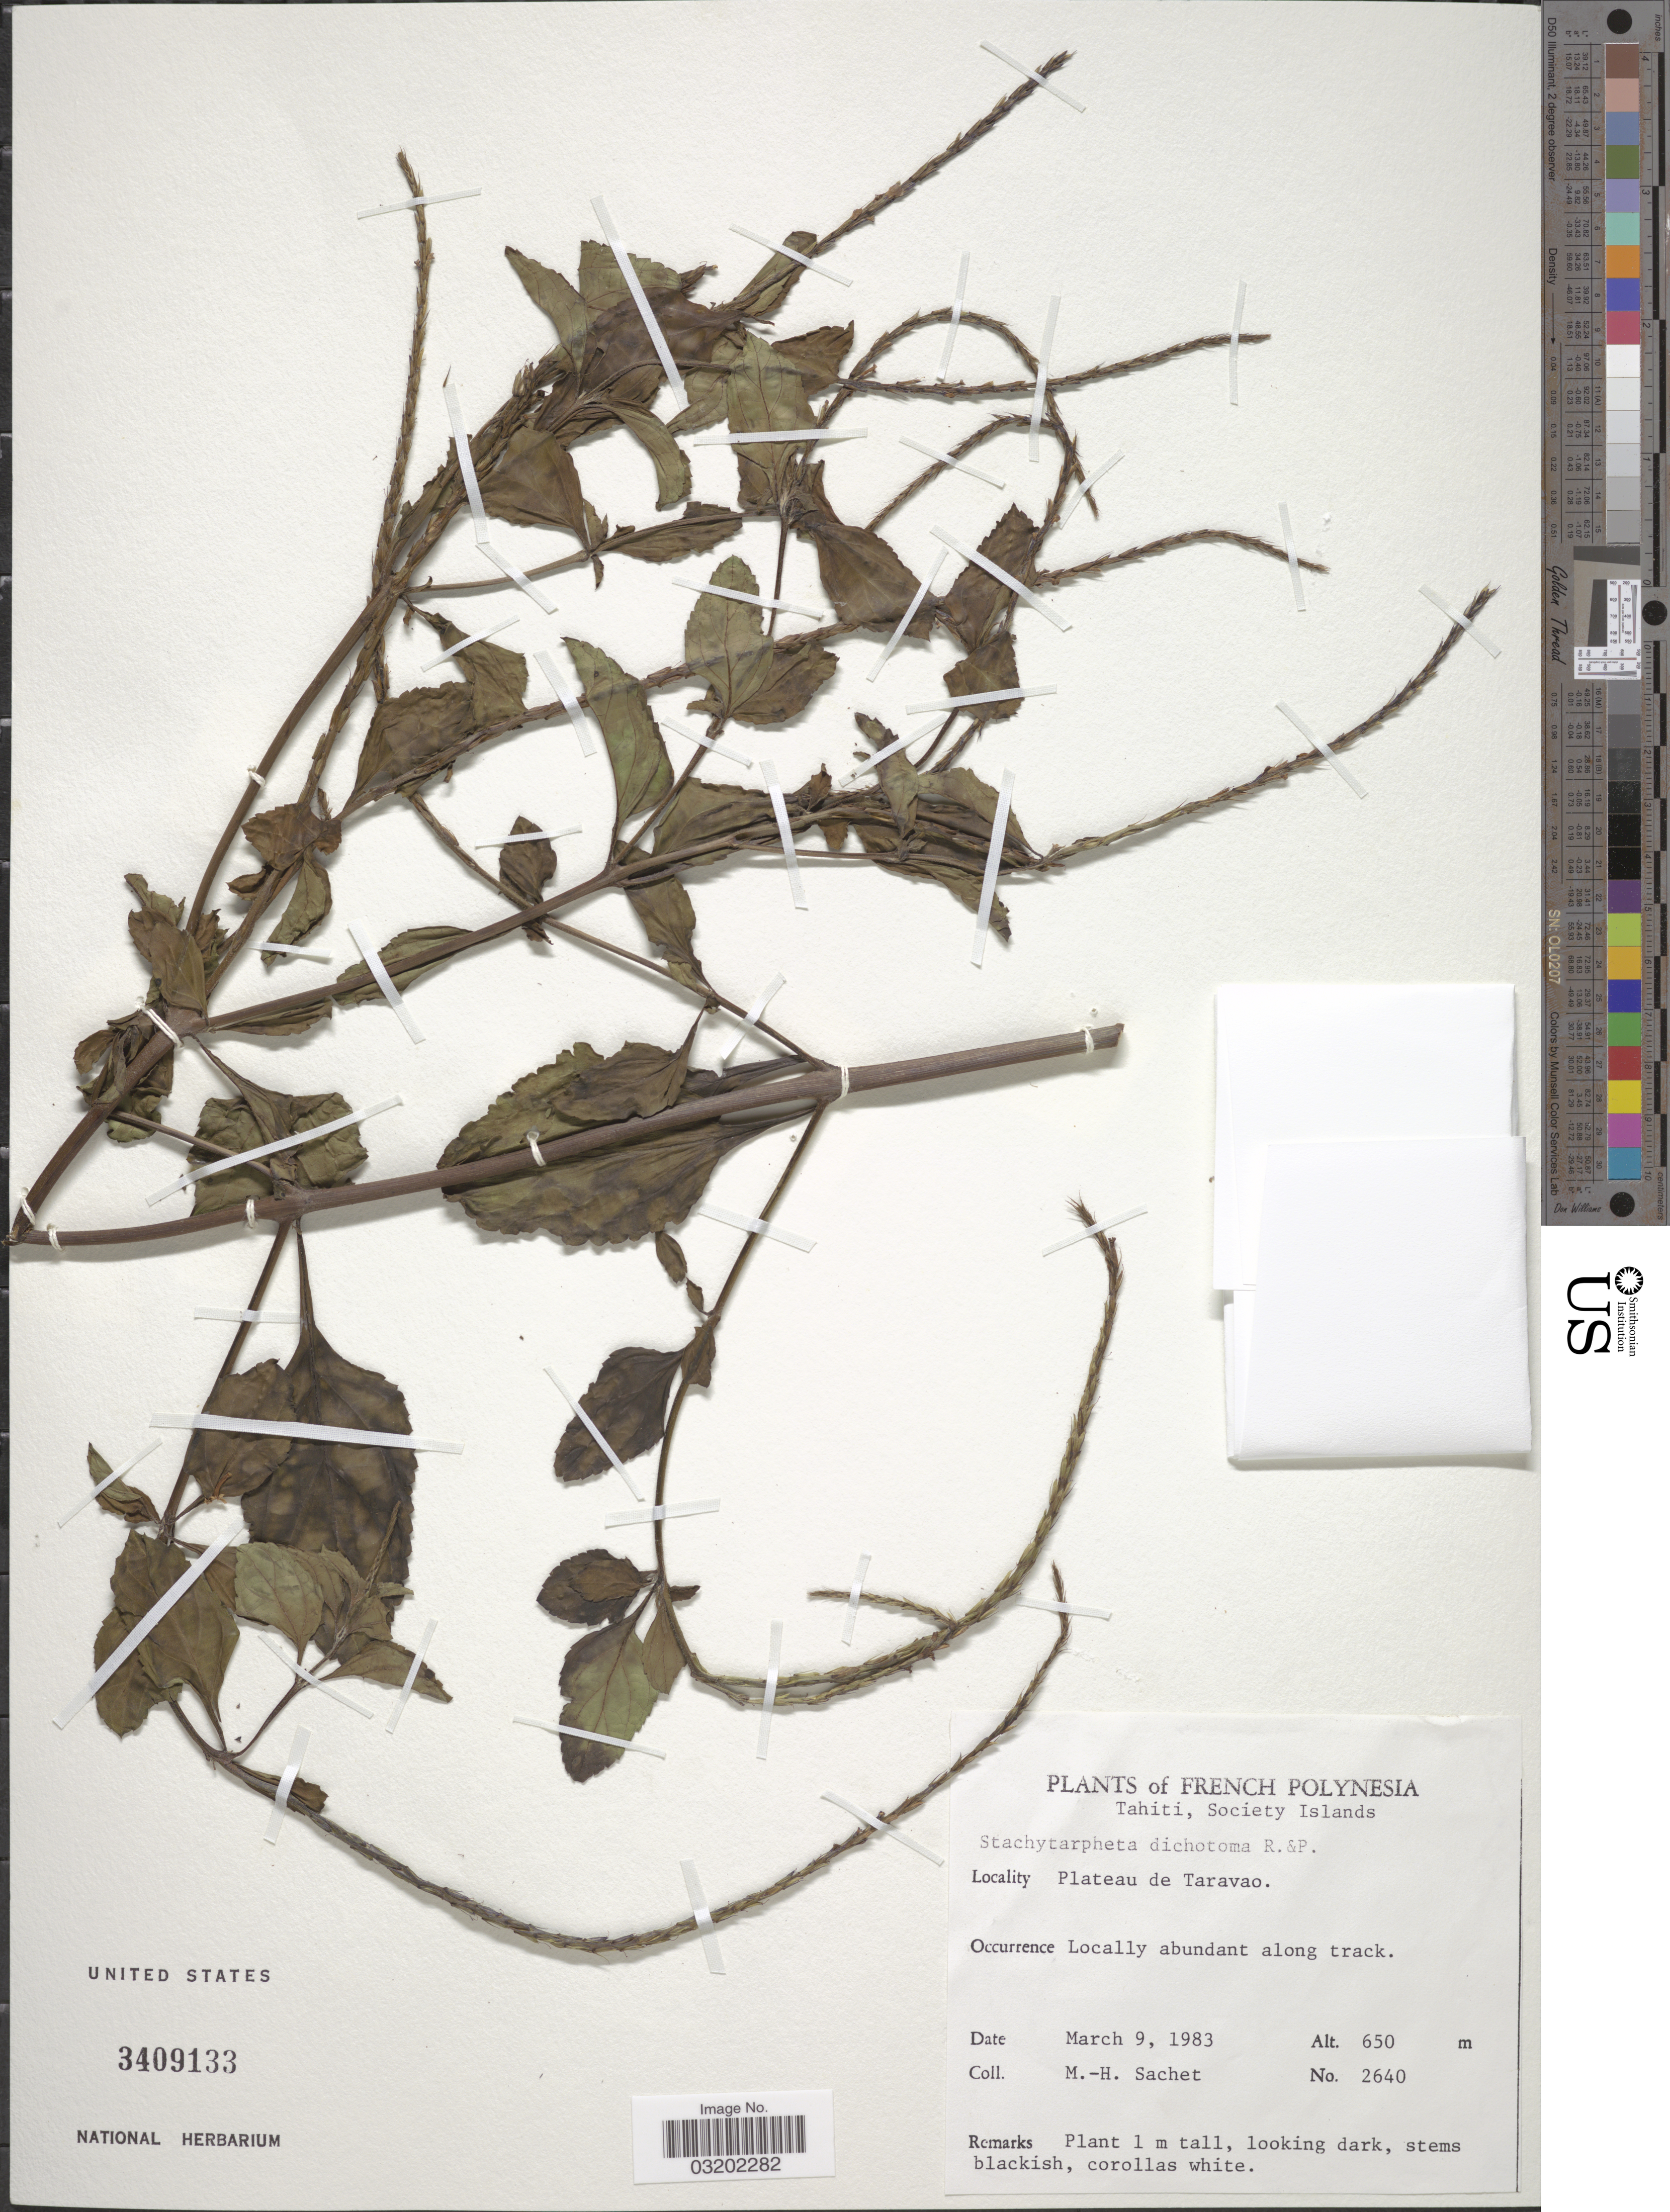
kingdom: Plantae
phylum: Tracheophyta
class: Magnoliopsida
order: Lamiales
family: Verbenaceae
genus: Stachytarpheta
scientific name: Stachytarpheta dichotoma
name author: (Ruiz & Pav.) Vahl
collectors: M.-H. Sachet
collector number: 2640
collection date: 1983-03-09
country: French Polynesia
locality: Tahiti, Society Islands. Plateau de Taravao.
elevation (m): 650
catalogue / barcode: US 3409133